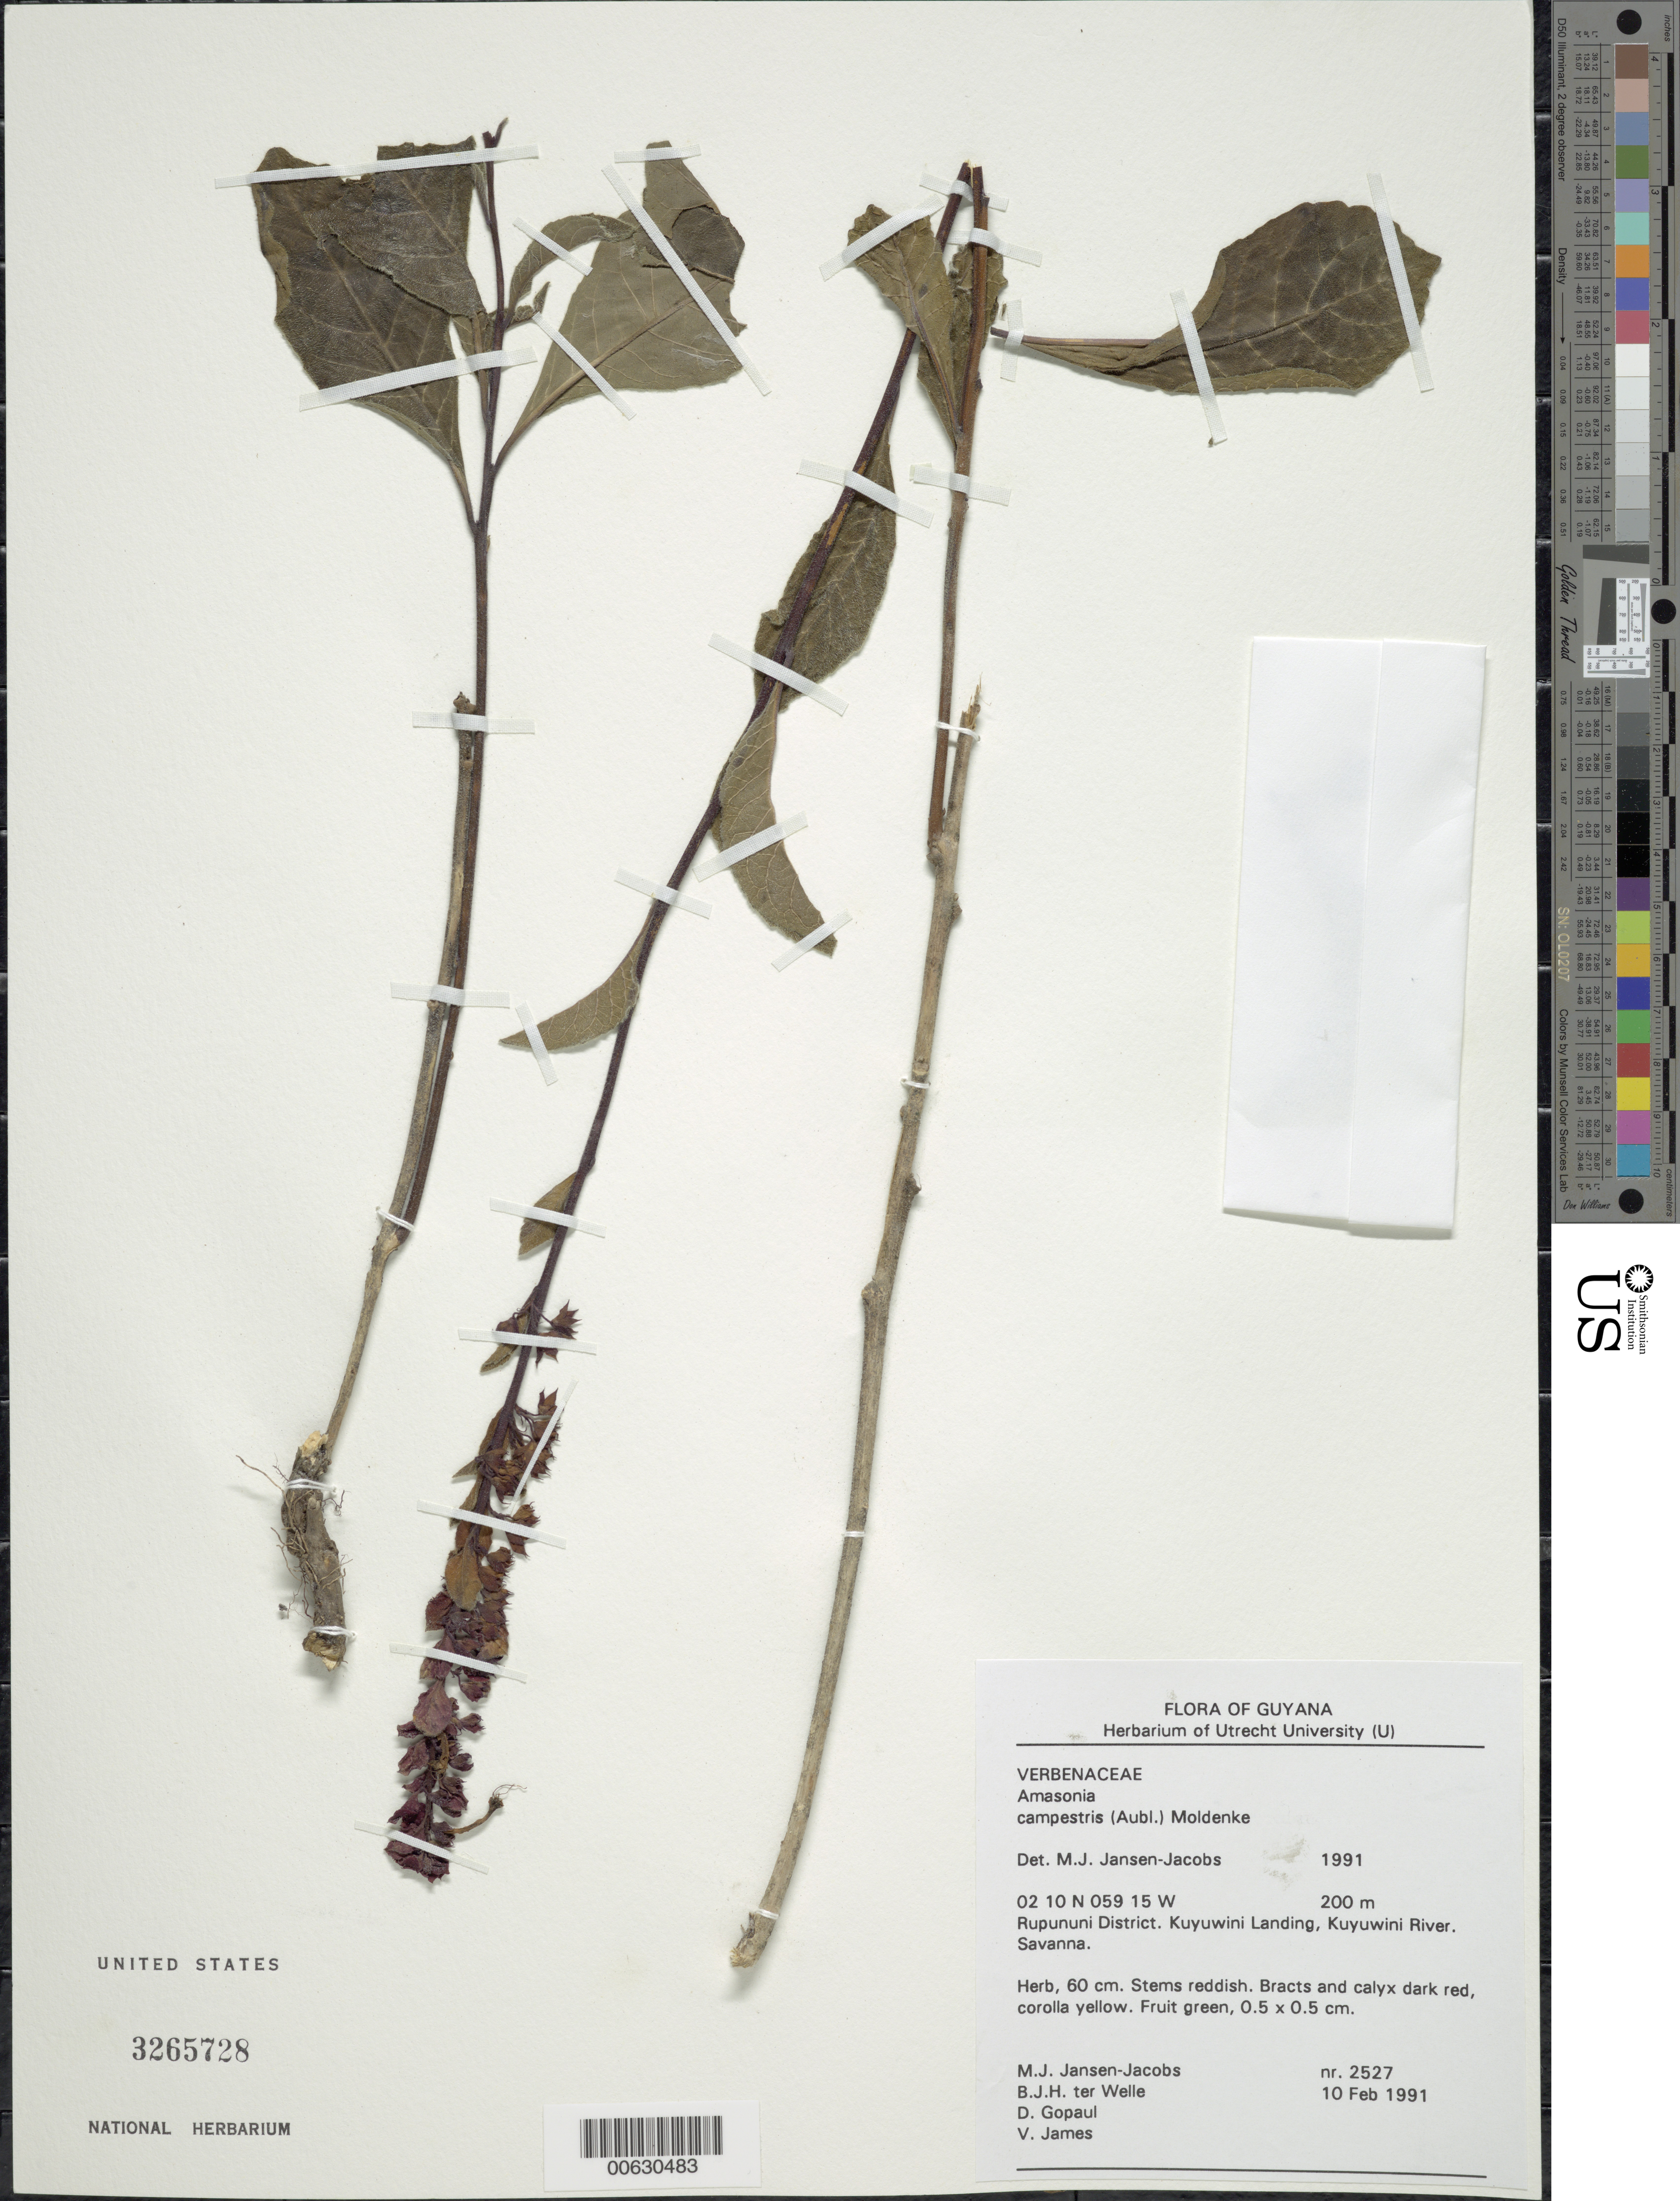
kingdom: Plantae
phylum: Tracheophyta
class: Magnoliopsida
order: Lamiales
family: Lamiaceae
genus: Amasonia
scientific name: Amasonia campestris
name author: (Aubl.) Moldenke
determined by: Jansen-Jacobs, M. J., (U), Nationaal Herbarium Nederland, Utrecht University branch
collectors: M. J. Jansen-Jacobs, B. Welle, D. Gopaul & V. James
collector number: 2527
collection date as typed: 10-Feb-91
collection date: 1991-02-10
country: Guyana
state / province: U. Takutu-U. Essequibo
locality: Kuyuwini Landing, Kuyuwini River, Rupununi District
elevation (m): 200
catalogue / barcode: US 3265728